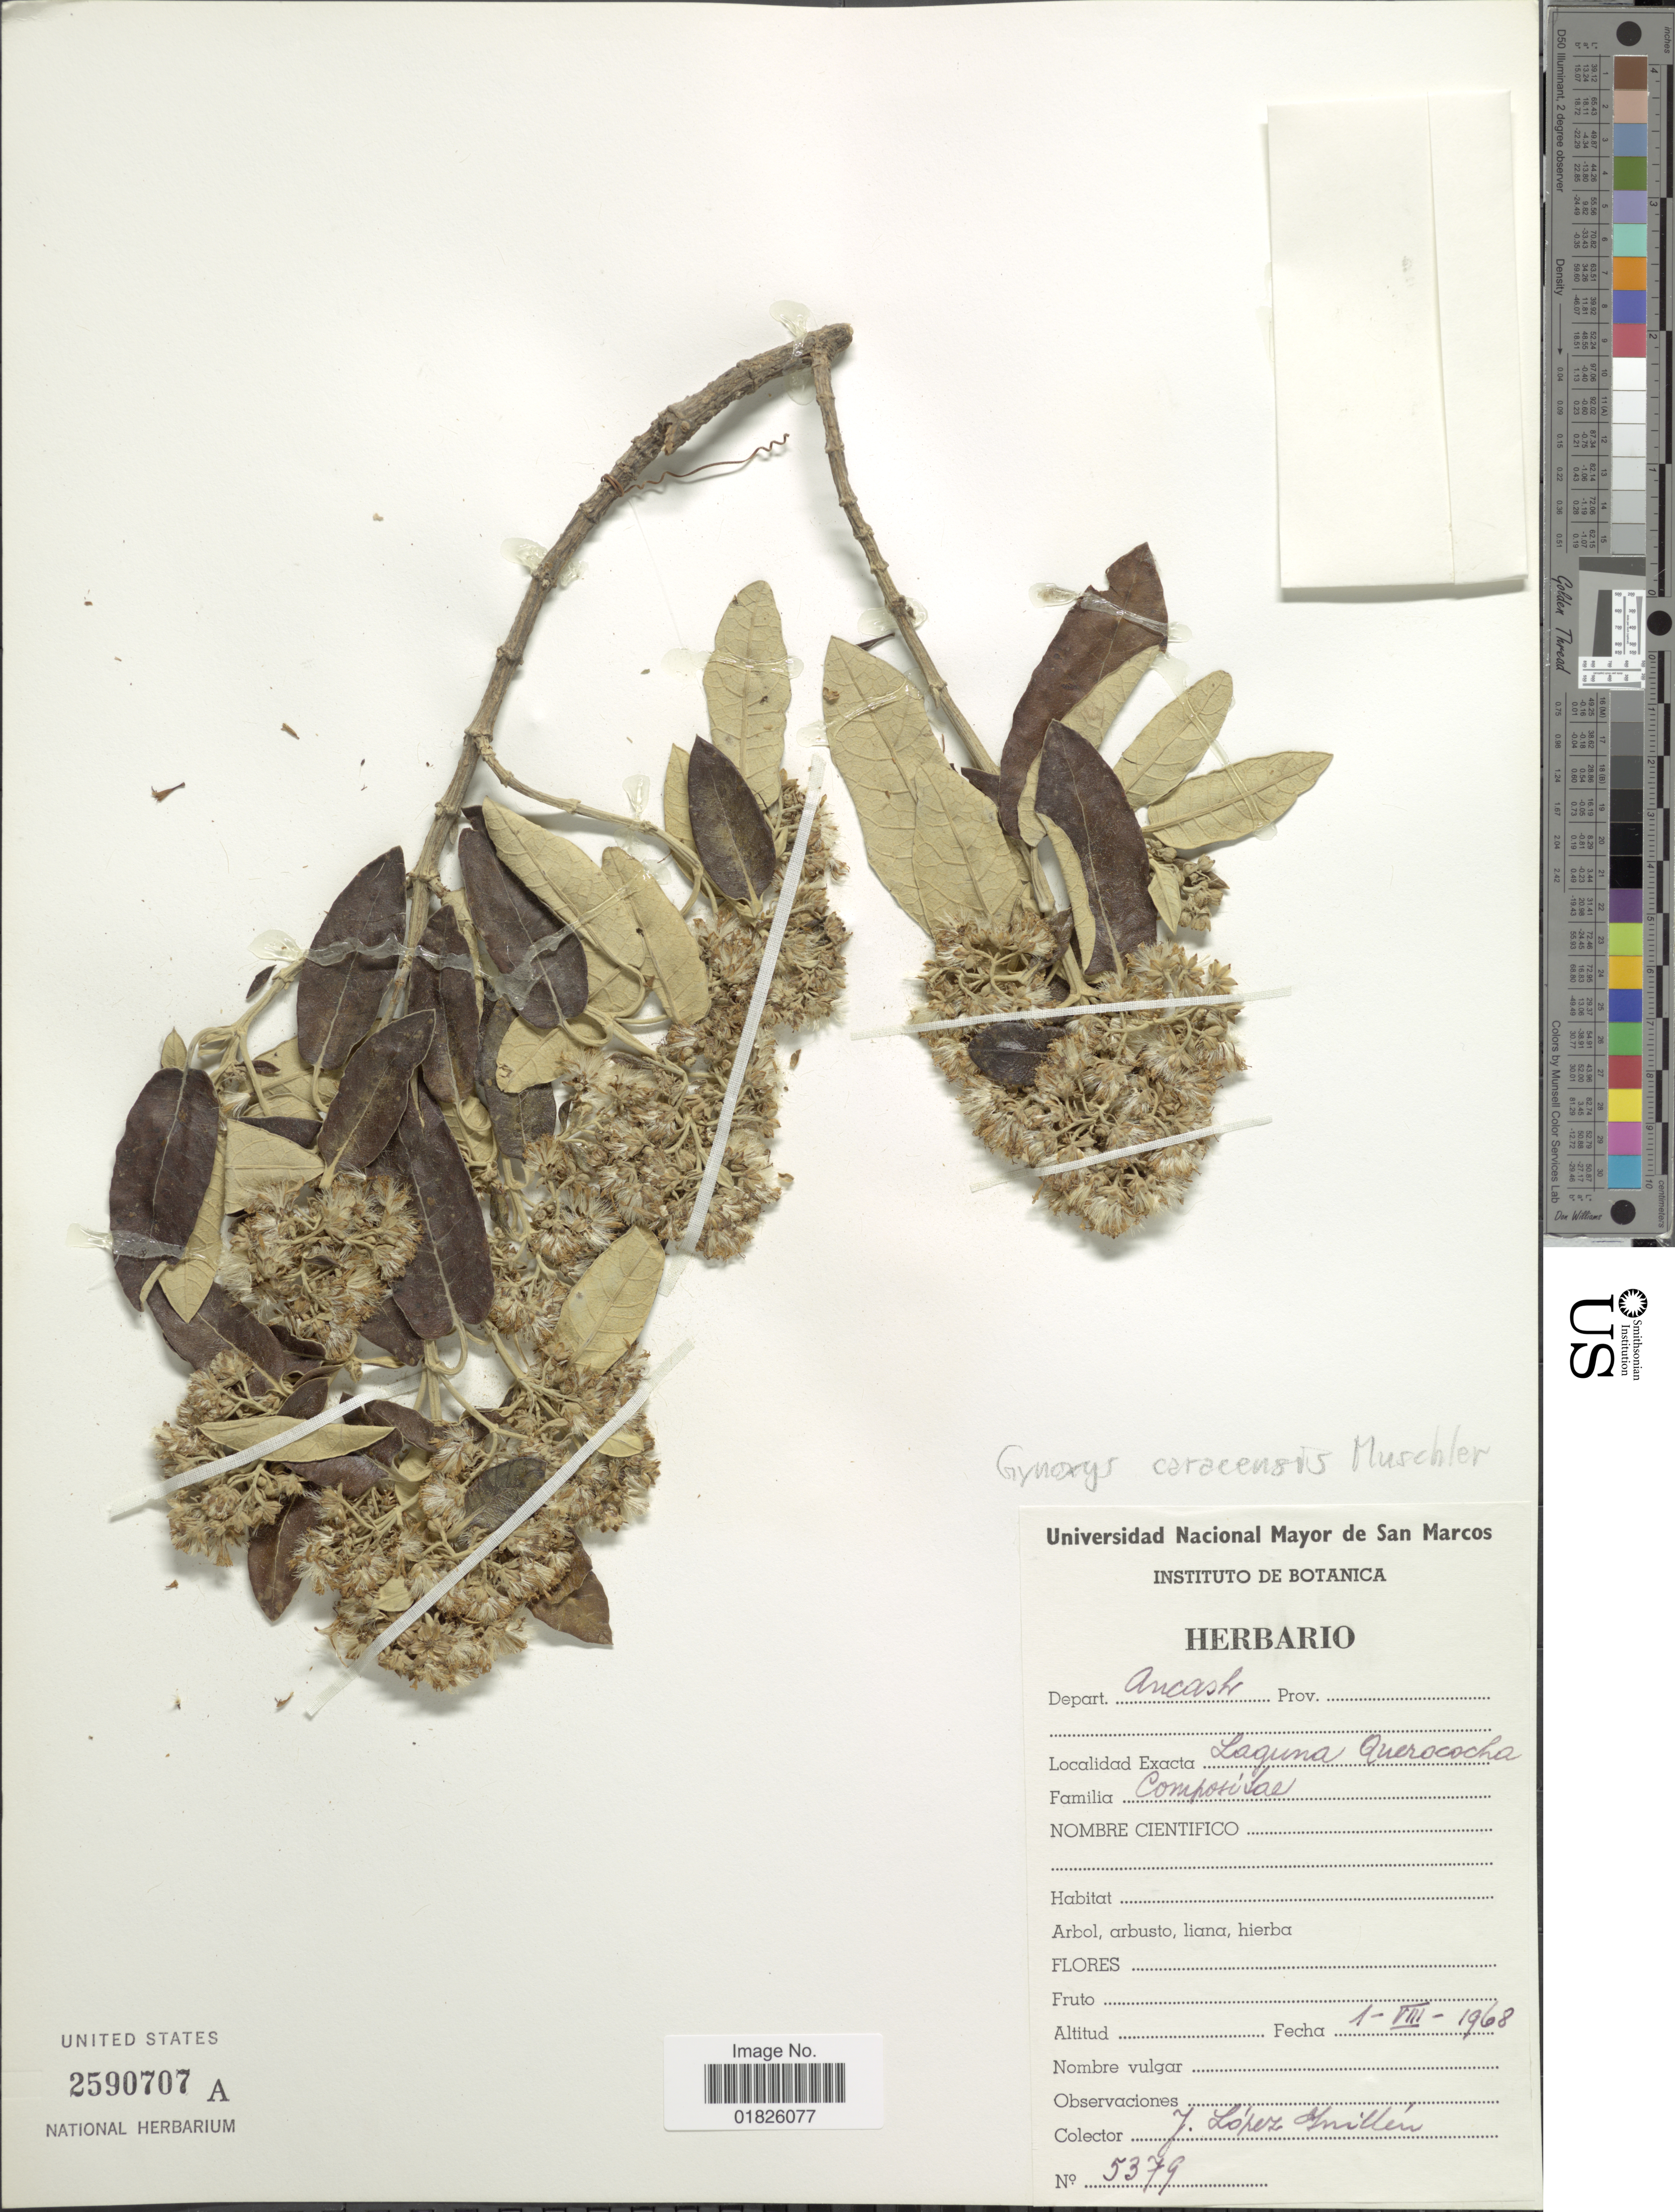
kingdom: Plantae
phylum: Tracheophyta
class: Magnoliopsida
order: Asterales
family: Asteraceae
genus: Gynoxys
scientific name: Gynoxys caracensis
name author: Muschl.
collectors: J. López Guillén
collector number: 5379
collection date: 1968-08-01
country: Peru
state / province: Ancash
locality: Laguna Querococha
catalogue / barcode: US 2590707A